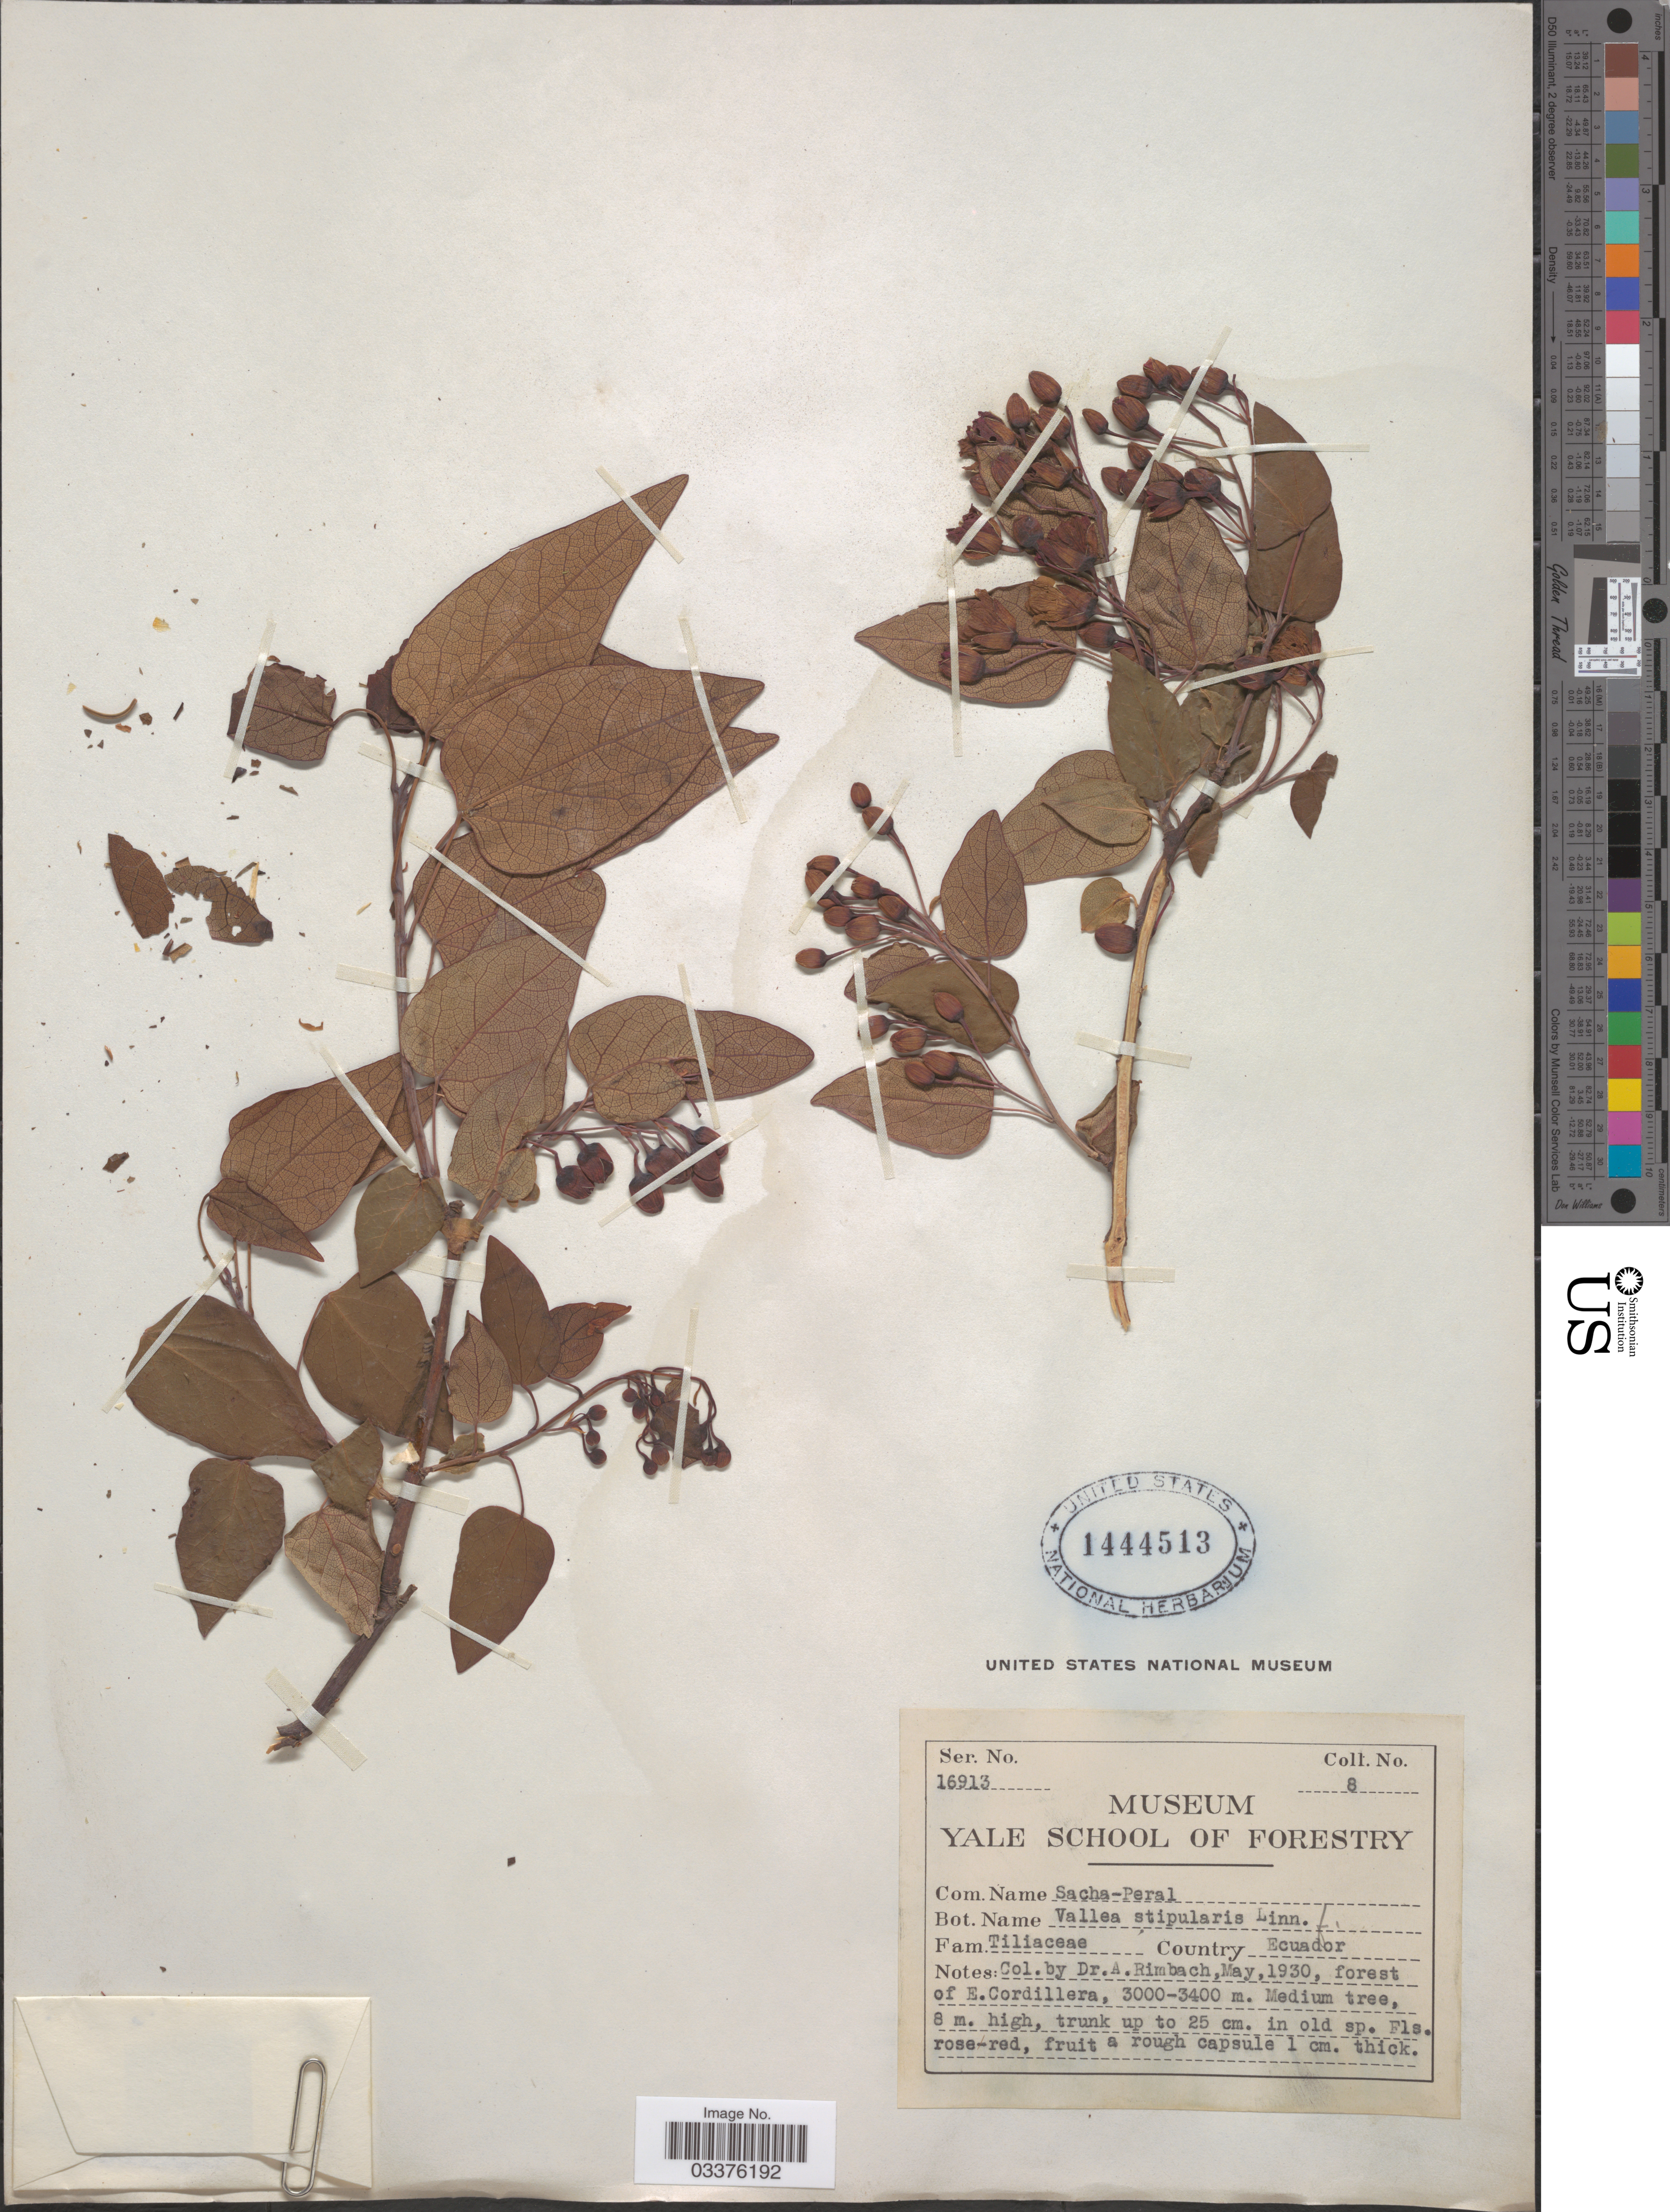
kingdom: Plantae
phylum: Tracheophyta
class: Magnoliopsida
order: Oxalidales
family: Elaeocarpaceae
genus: Vallea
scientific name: Vallea pubescens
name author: Kunth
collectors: A. Rimbach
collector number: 8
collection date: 1930-05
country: Ecuador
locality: Forest of E. Cordillera.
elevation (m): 3000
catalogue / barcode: US 1444513